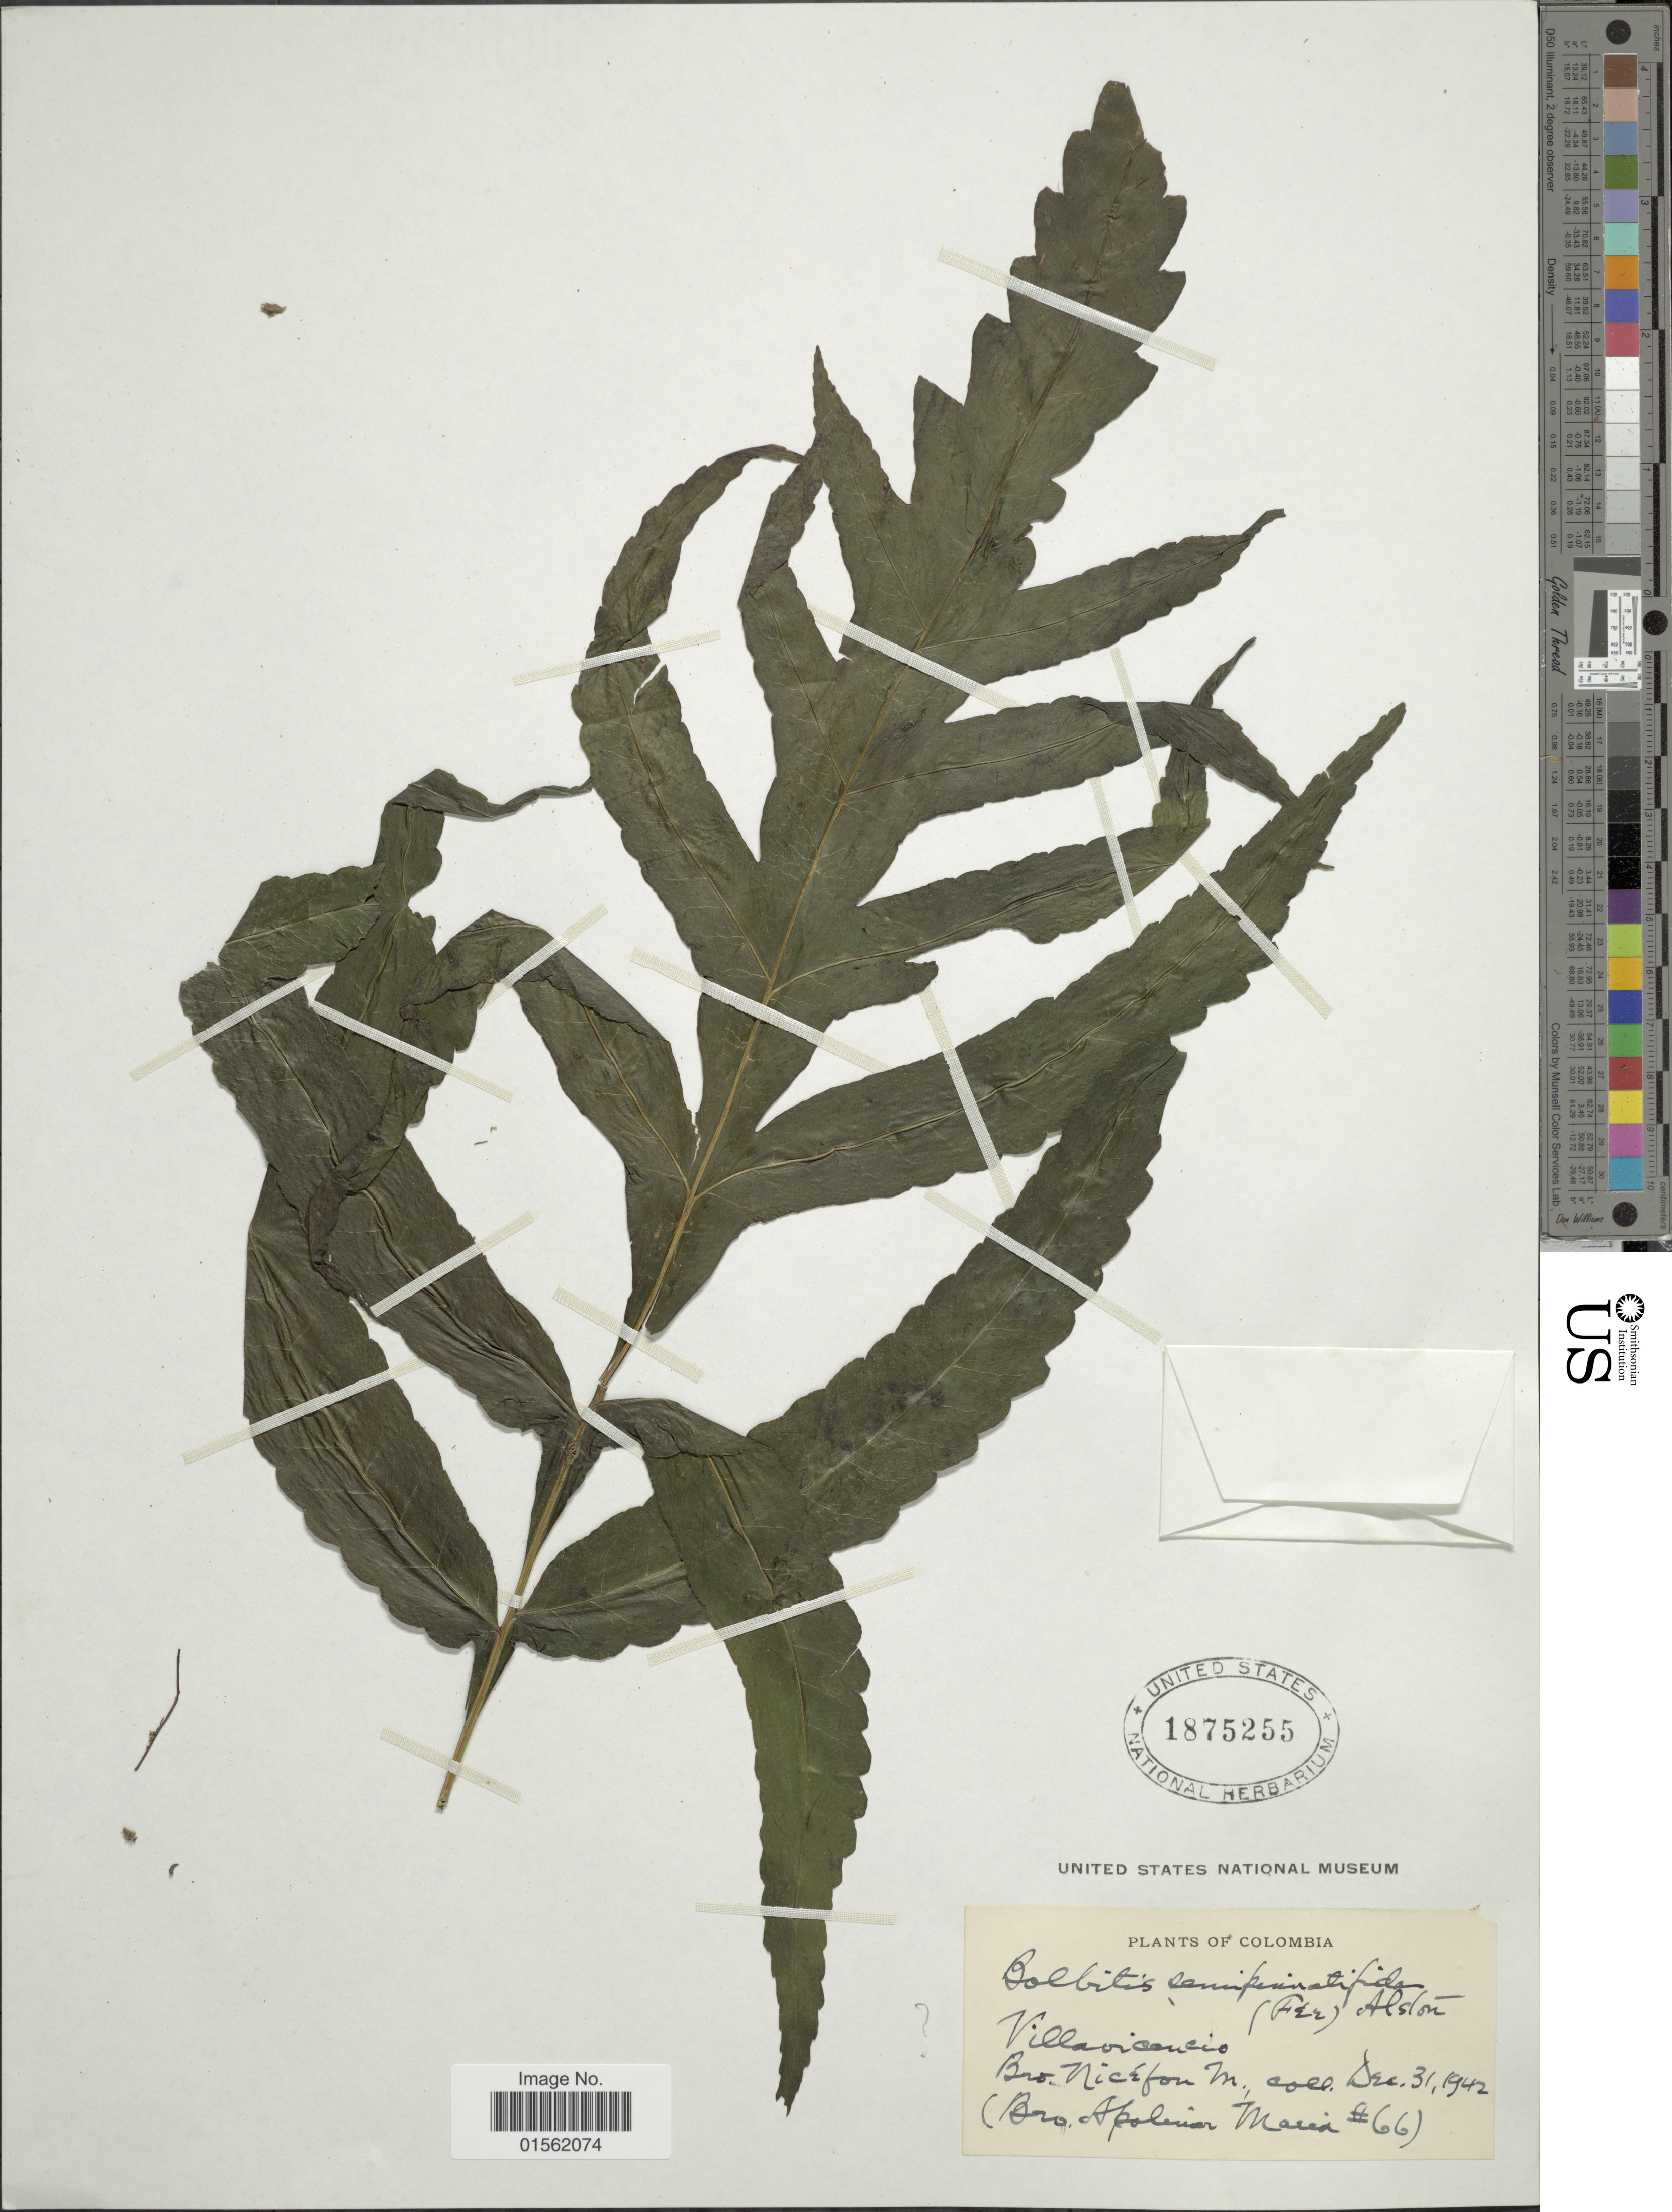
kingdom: Plantae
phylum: Tracheophyta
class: Polypodiopsida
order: Polypodiales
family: Dryopteridaceae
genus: Bolbitis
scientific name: Bolbitis semipinnatifida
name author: (Fée) Alston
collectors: M. Niceforo & B. Apolinar-Maria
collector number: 66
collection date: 1942-12-31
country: Colombia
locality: Villavicencio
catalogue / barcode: US 1875255